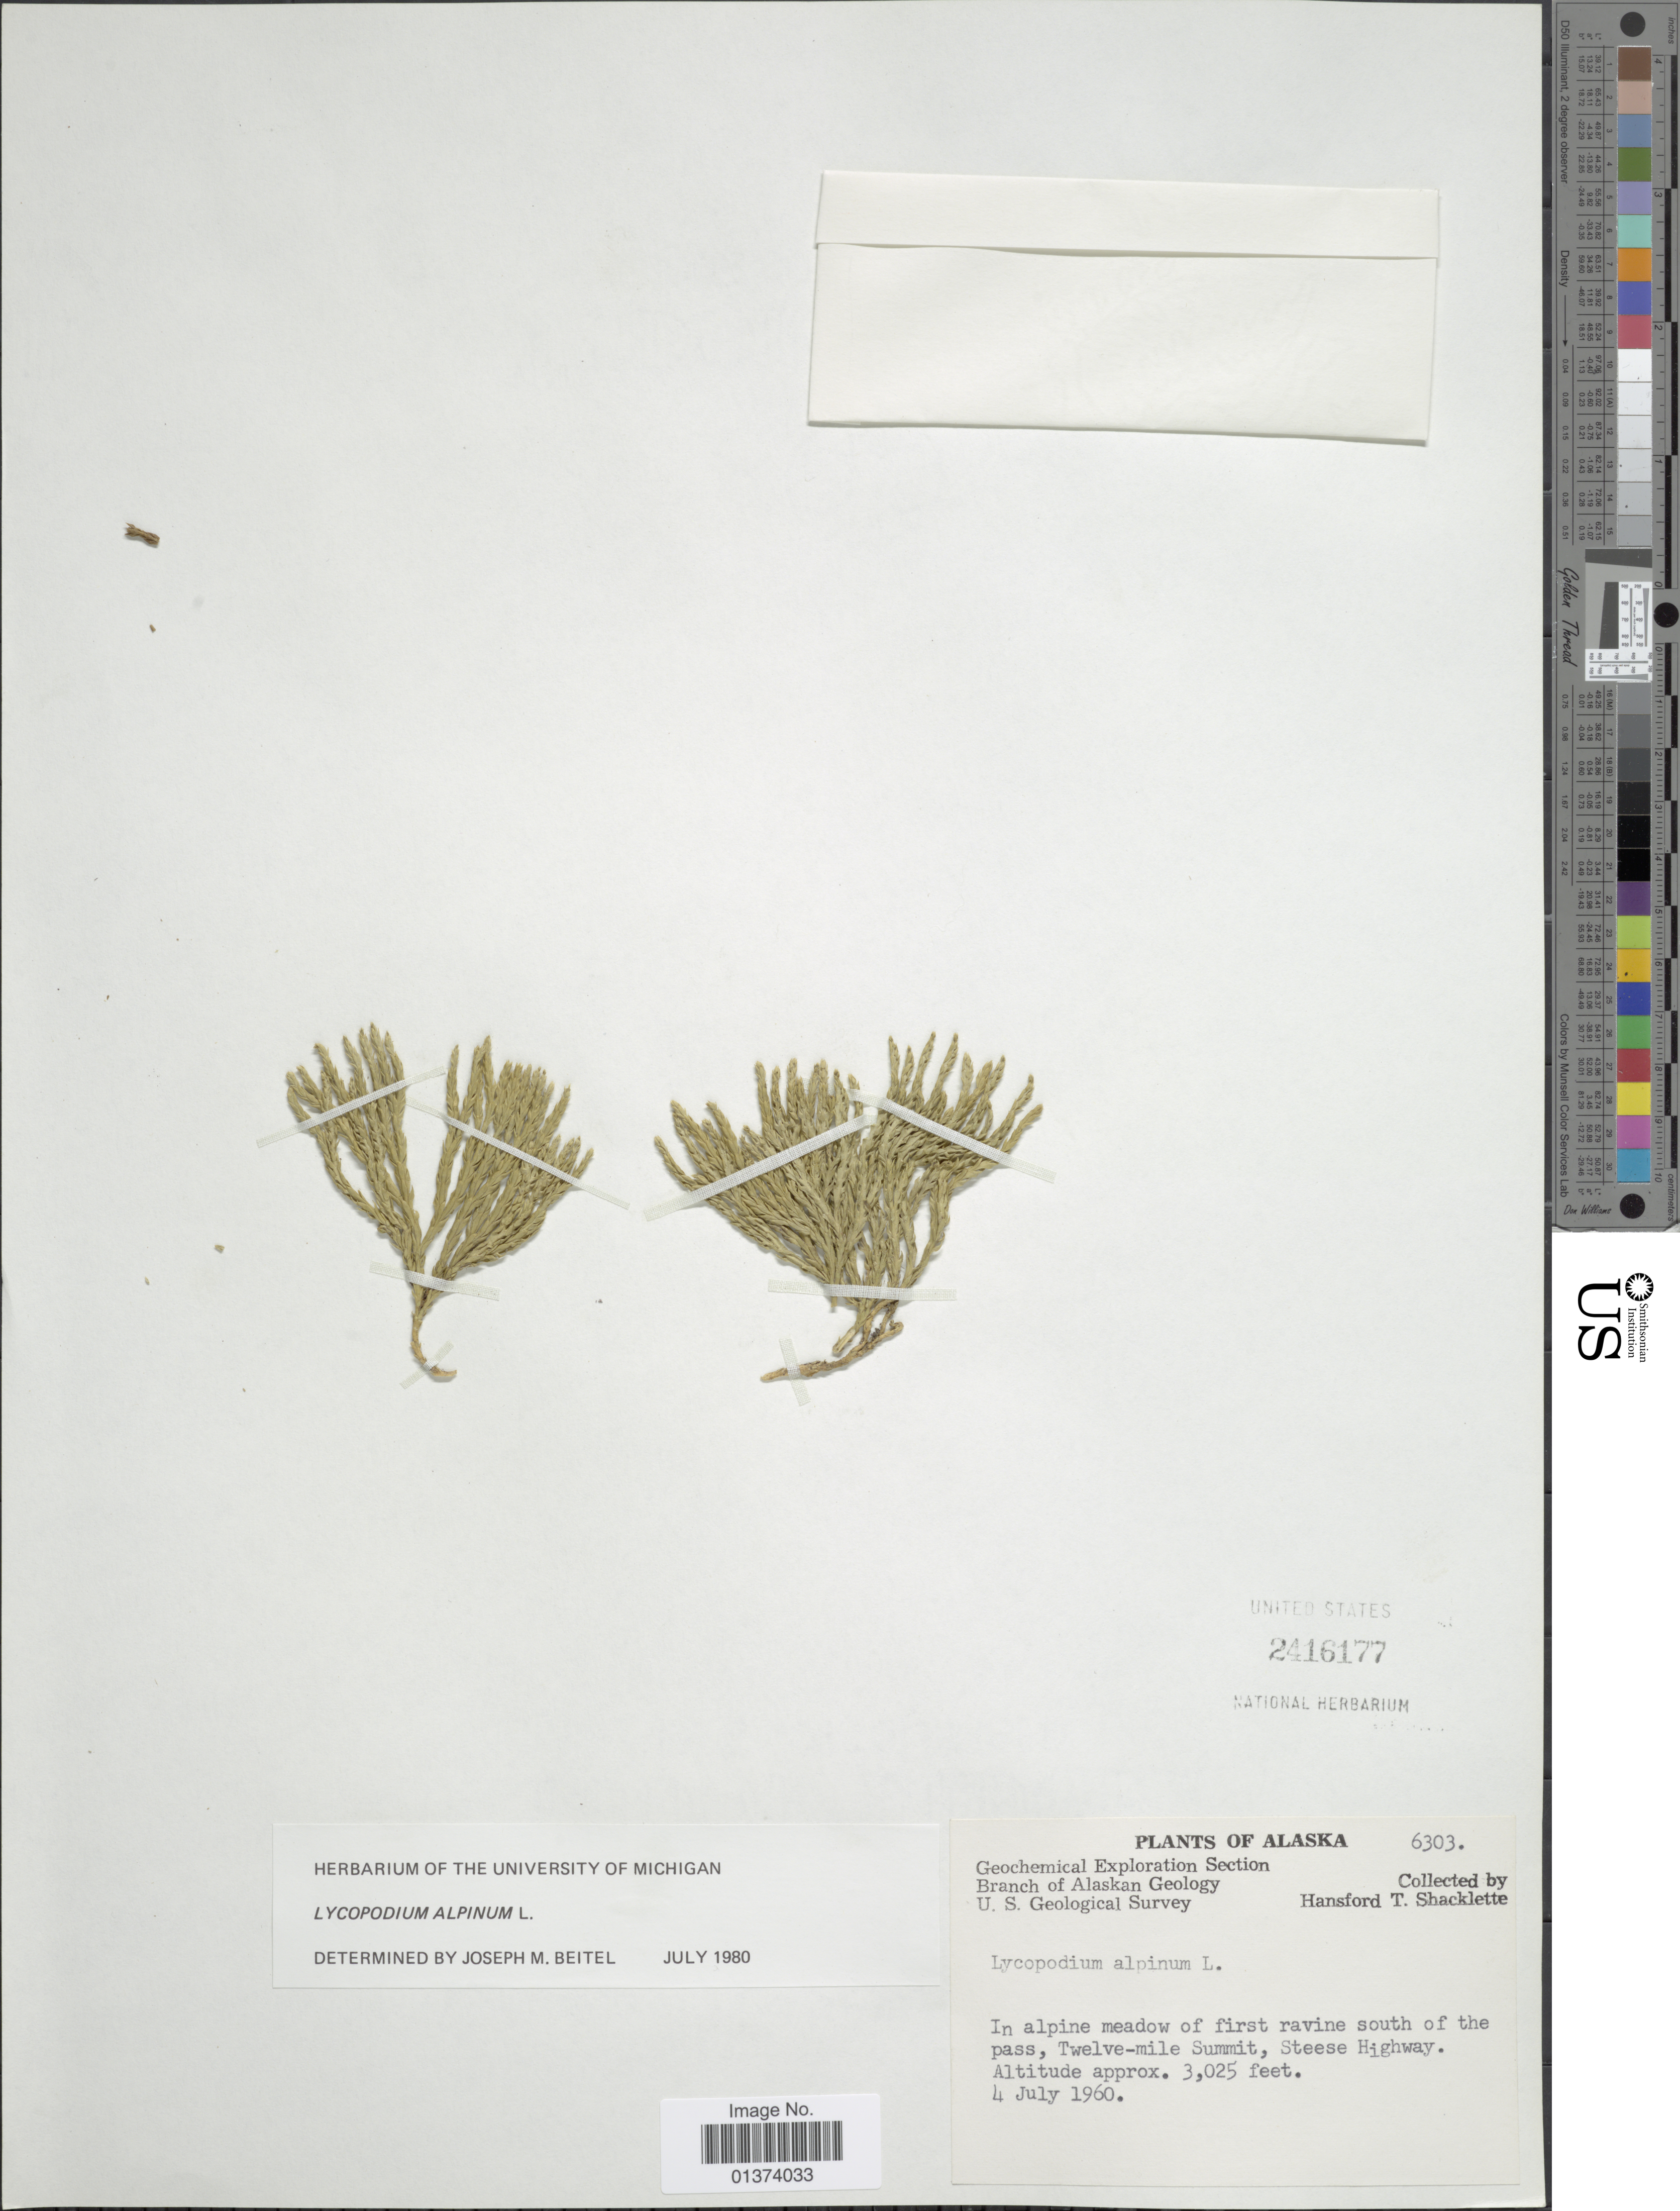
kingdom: Plantae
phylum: Tracheophyta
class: Lycopodiopsida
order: Lycopodiales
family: Lycopodiaceae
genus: Diphasiastrum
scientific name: Diphasiastrum alpinum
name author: (L.) Holub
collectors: H. Shacklette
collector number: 6303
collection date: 1960-07-04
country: United States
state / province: Alaska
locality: In alpine meadow of first ravine south of the pass, Twelve-mile Summit, Steese Highway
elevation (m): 922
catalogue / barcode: US 2416177